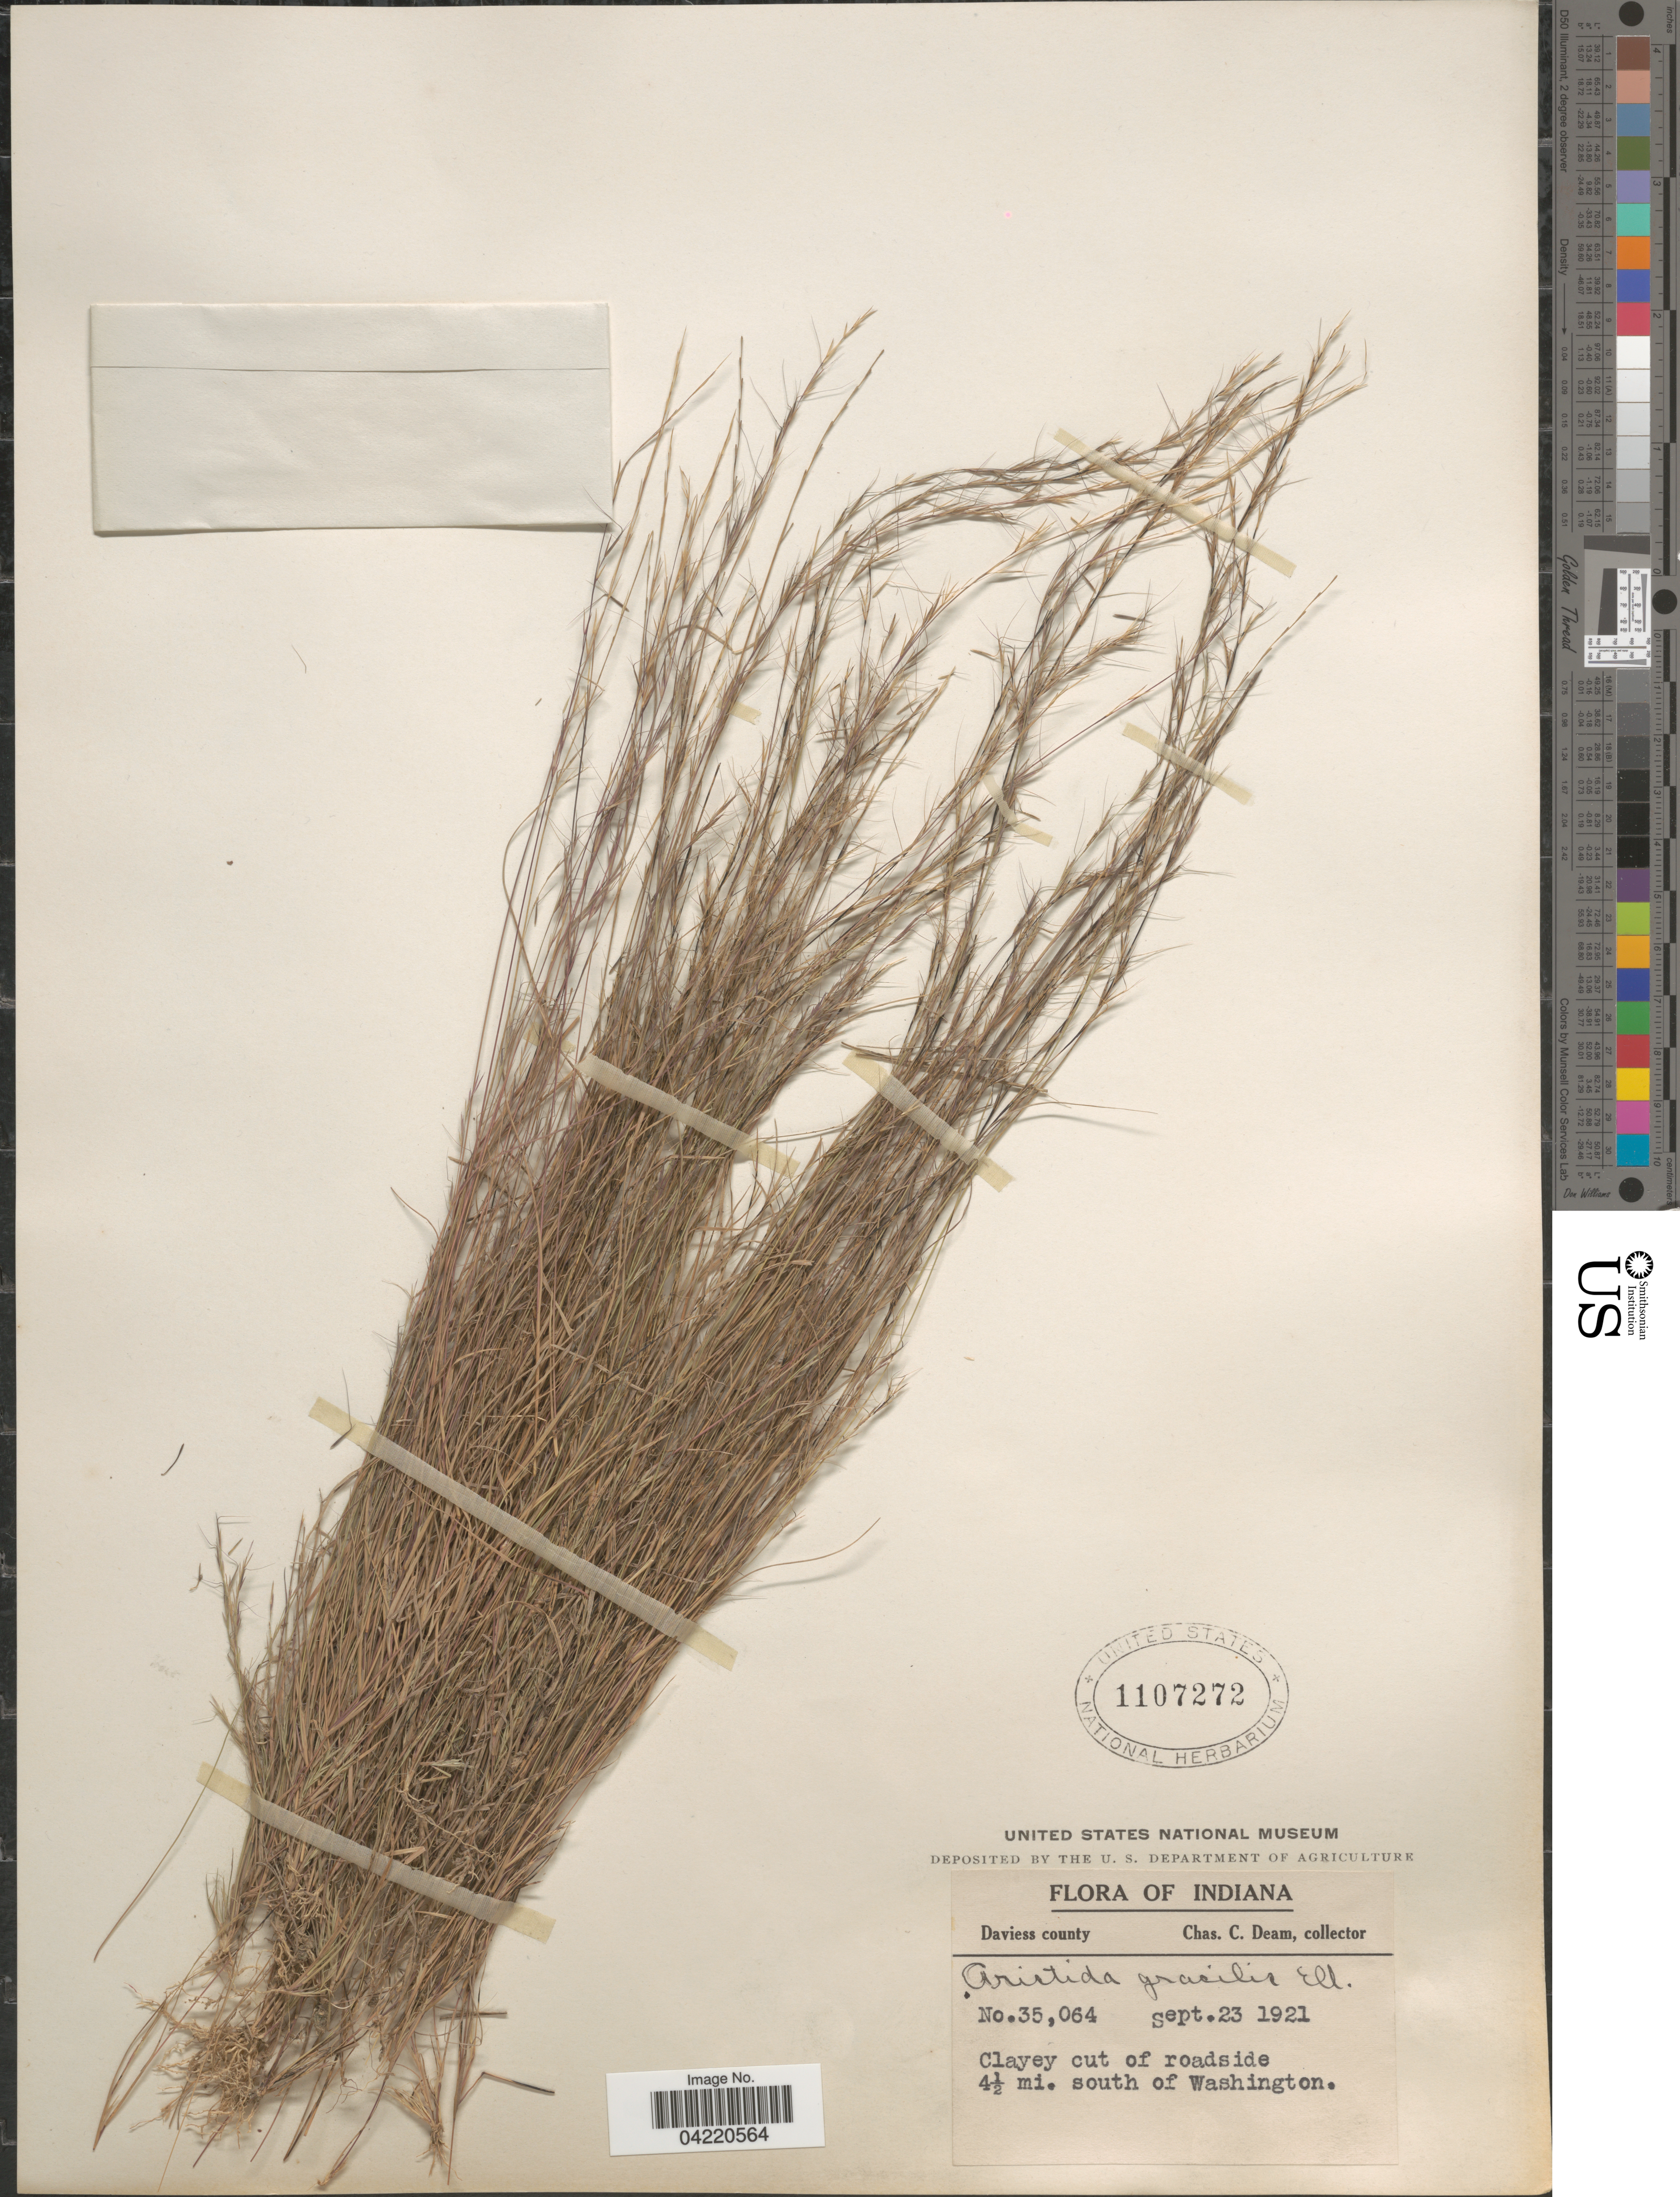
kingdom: Plantae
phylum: Tracheophyta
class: Liliopsida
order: Poales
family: Poaceae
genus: Aristida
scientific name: Aristida longespica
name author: Poir.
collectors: C. C. Deam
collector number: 35064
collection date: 1921-09-23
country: United States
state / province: Indiana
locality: Daviess county. clayey cut of roadside 4½ mi. south of Washington.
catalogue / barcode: US 1107272